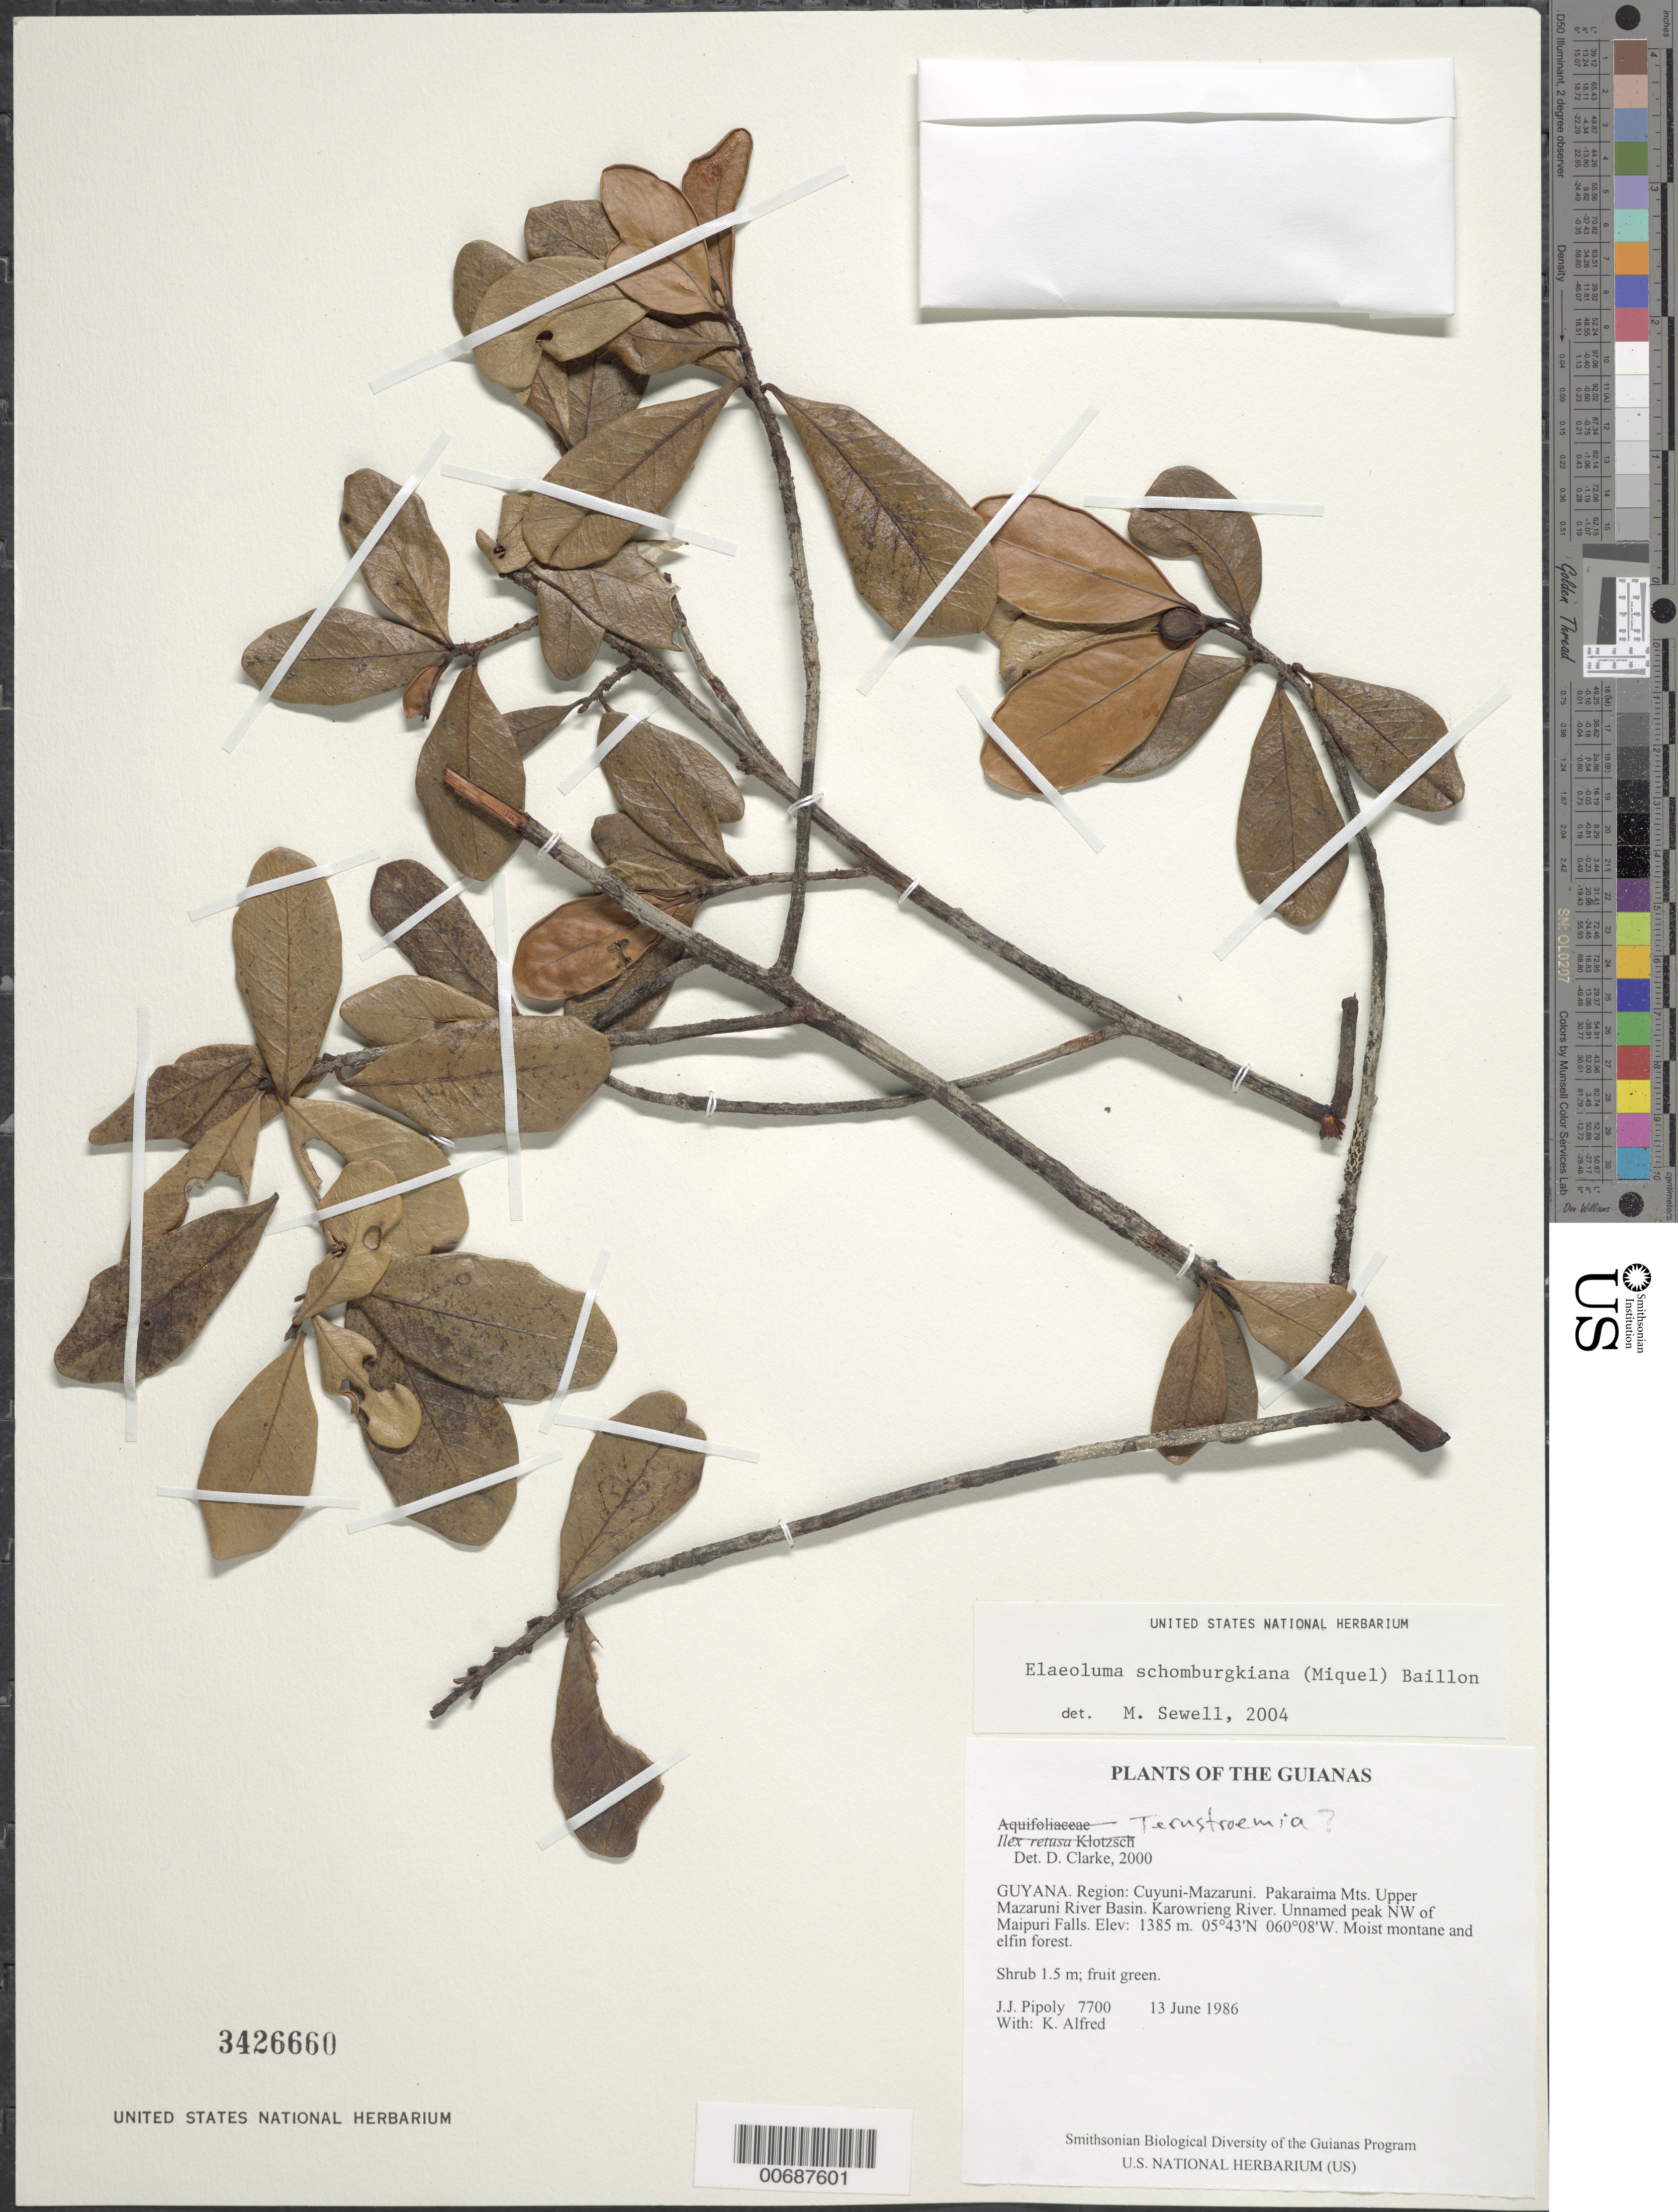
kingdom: Plantae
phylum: Tracheophyta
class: Magnoliopsida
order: Ericales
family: Sapotaceae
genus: Elaeoluma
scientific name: Elaeoluma schomburgkiana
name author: (Miq.) Baill.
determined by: Sewell, M.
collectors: J. J. Pipoly & K. Alfred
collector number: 7700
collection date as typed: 13 June 1986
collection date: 1986-06-13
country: Guyana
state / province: Cuyuni-Mazaruni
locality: Pakaraima Mts. Upper Mazaruni River Basin. Karowrieng River. Unnamed peak NW of Maipuri Falls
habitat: Moist montane and elfin forest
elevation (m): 1385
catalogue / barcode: US 3426660